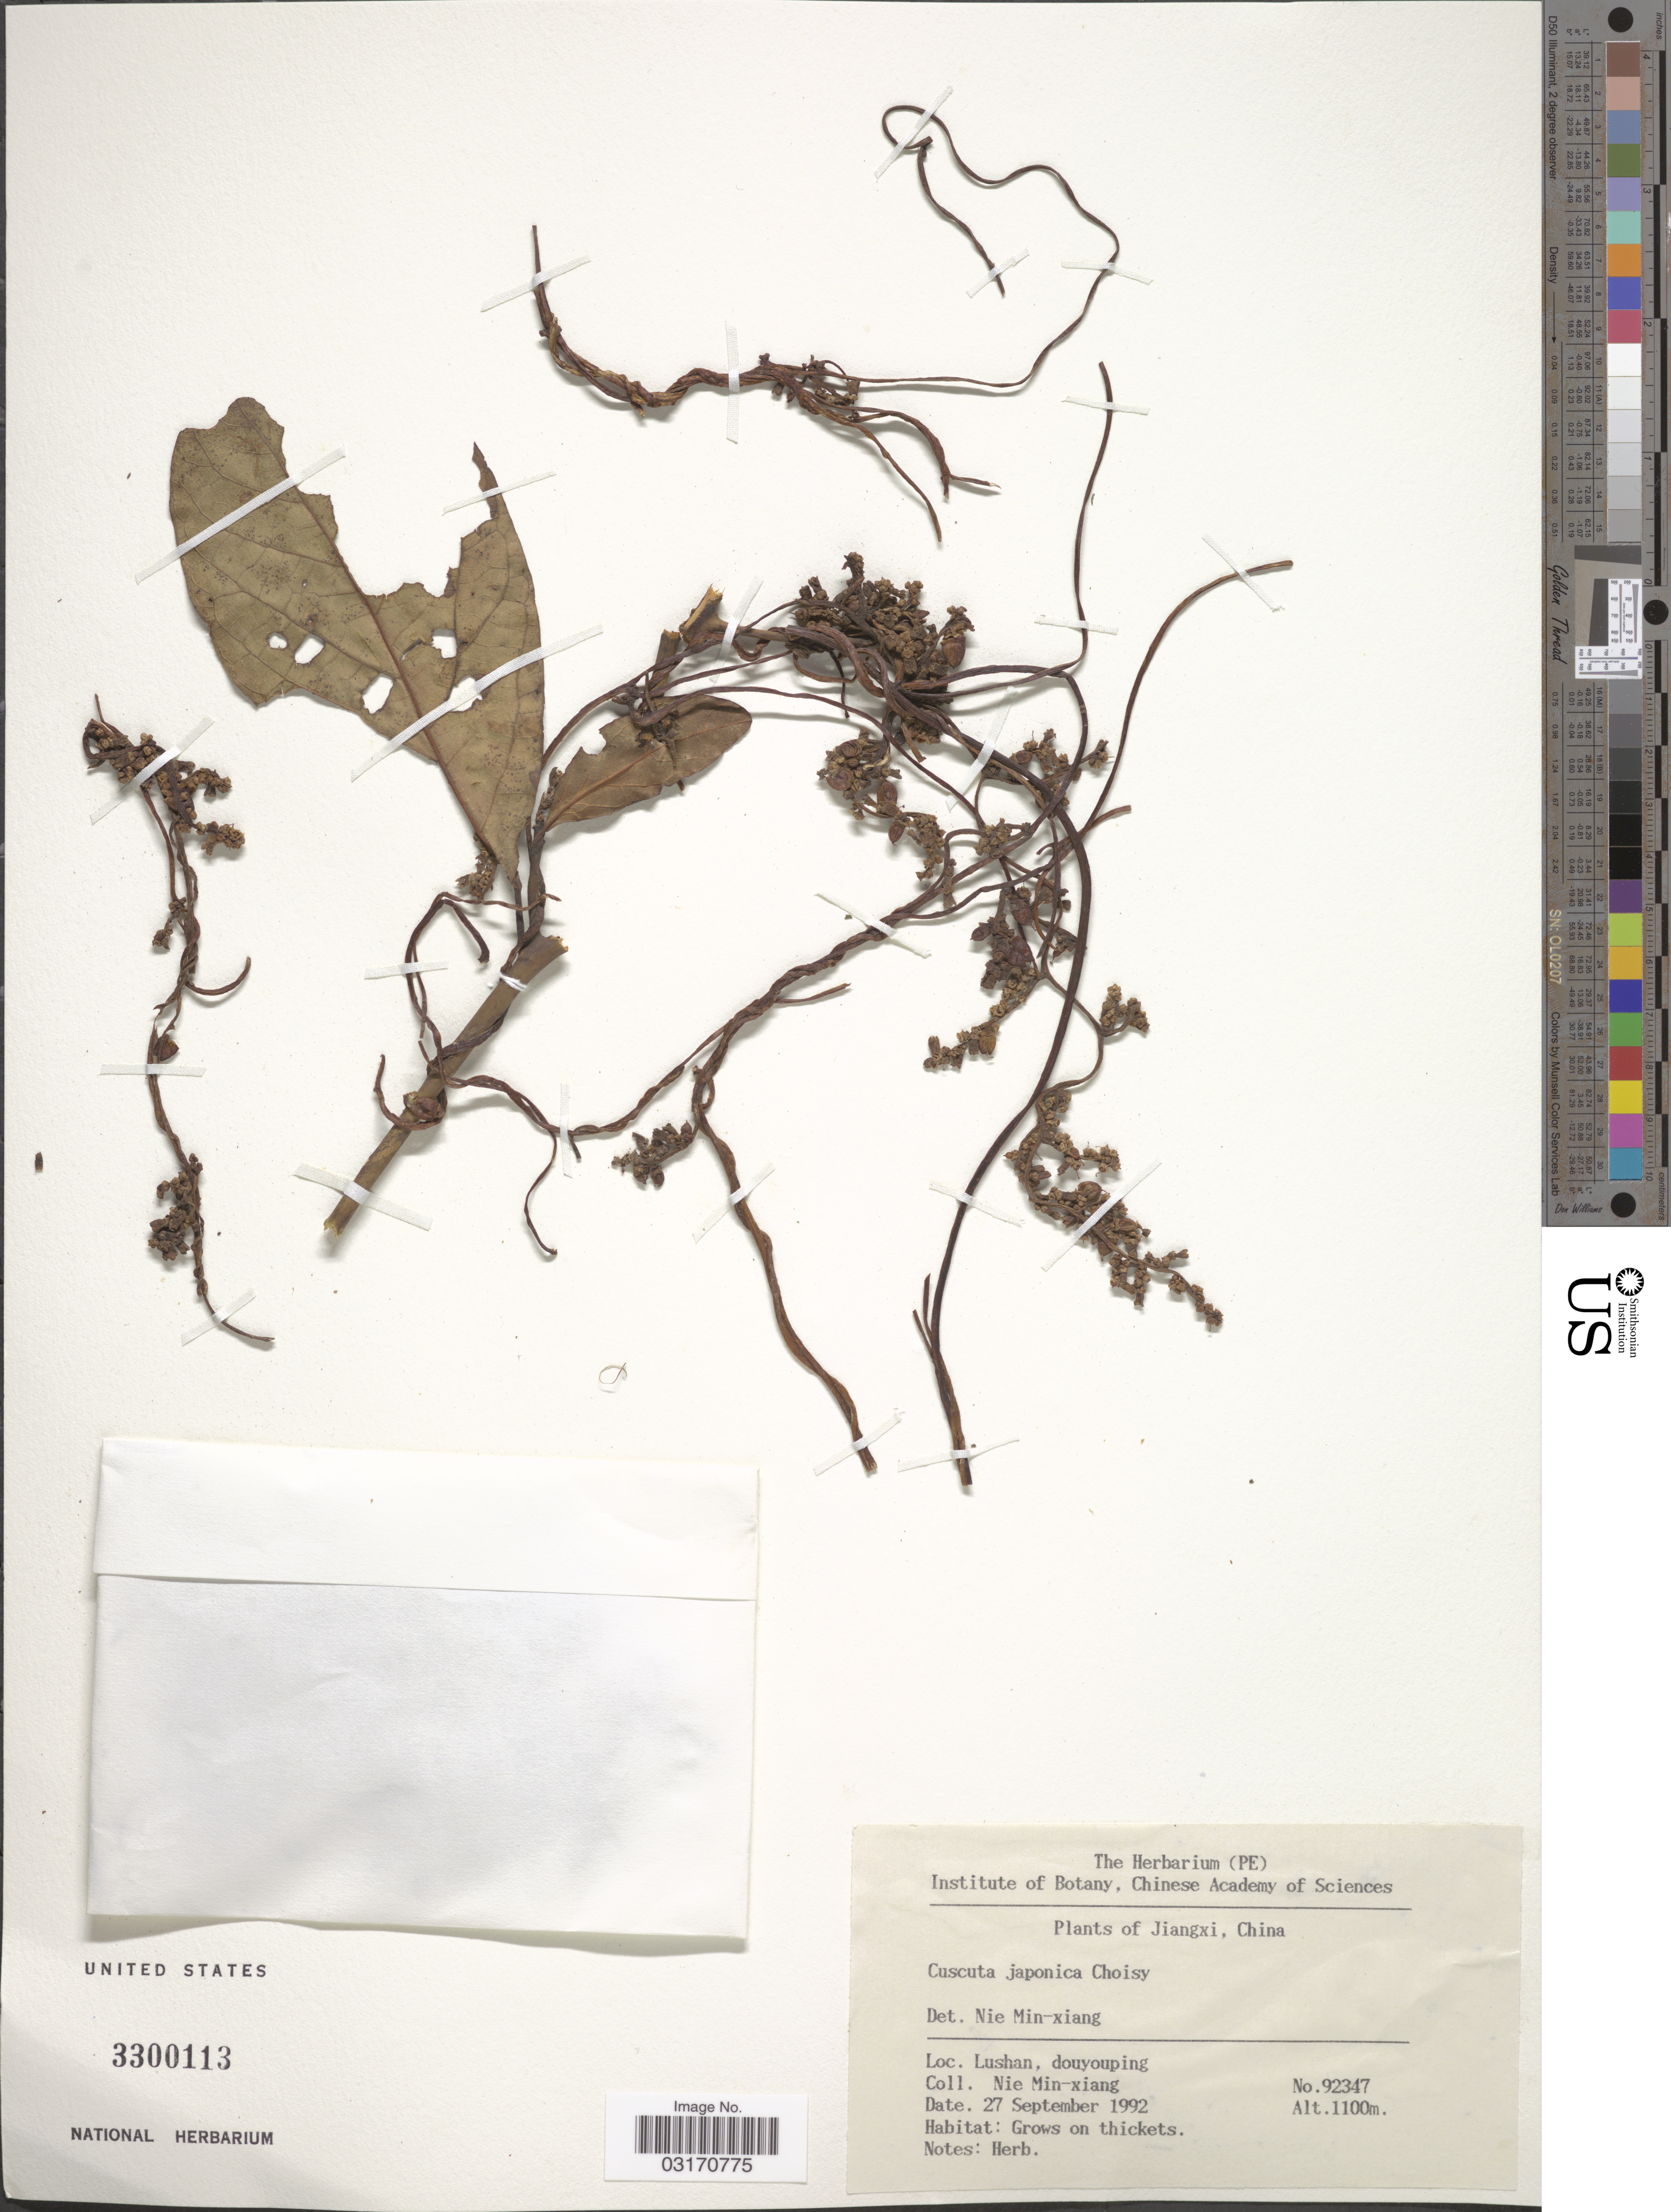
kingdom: Plantae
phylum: Tracheophyta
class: Magnoliopsida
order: Solanales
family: Convolvulaceae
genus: Cuscuta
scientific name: Cuscuta japonica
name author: Choisy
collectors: M. Nie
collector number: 92347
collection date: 1992-09-27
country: China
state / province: Jiangxi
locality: Lushan, douyouping.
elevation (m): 1100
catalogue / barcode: US 3300113